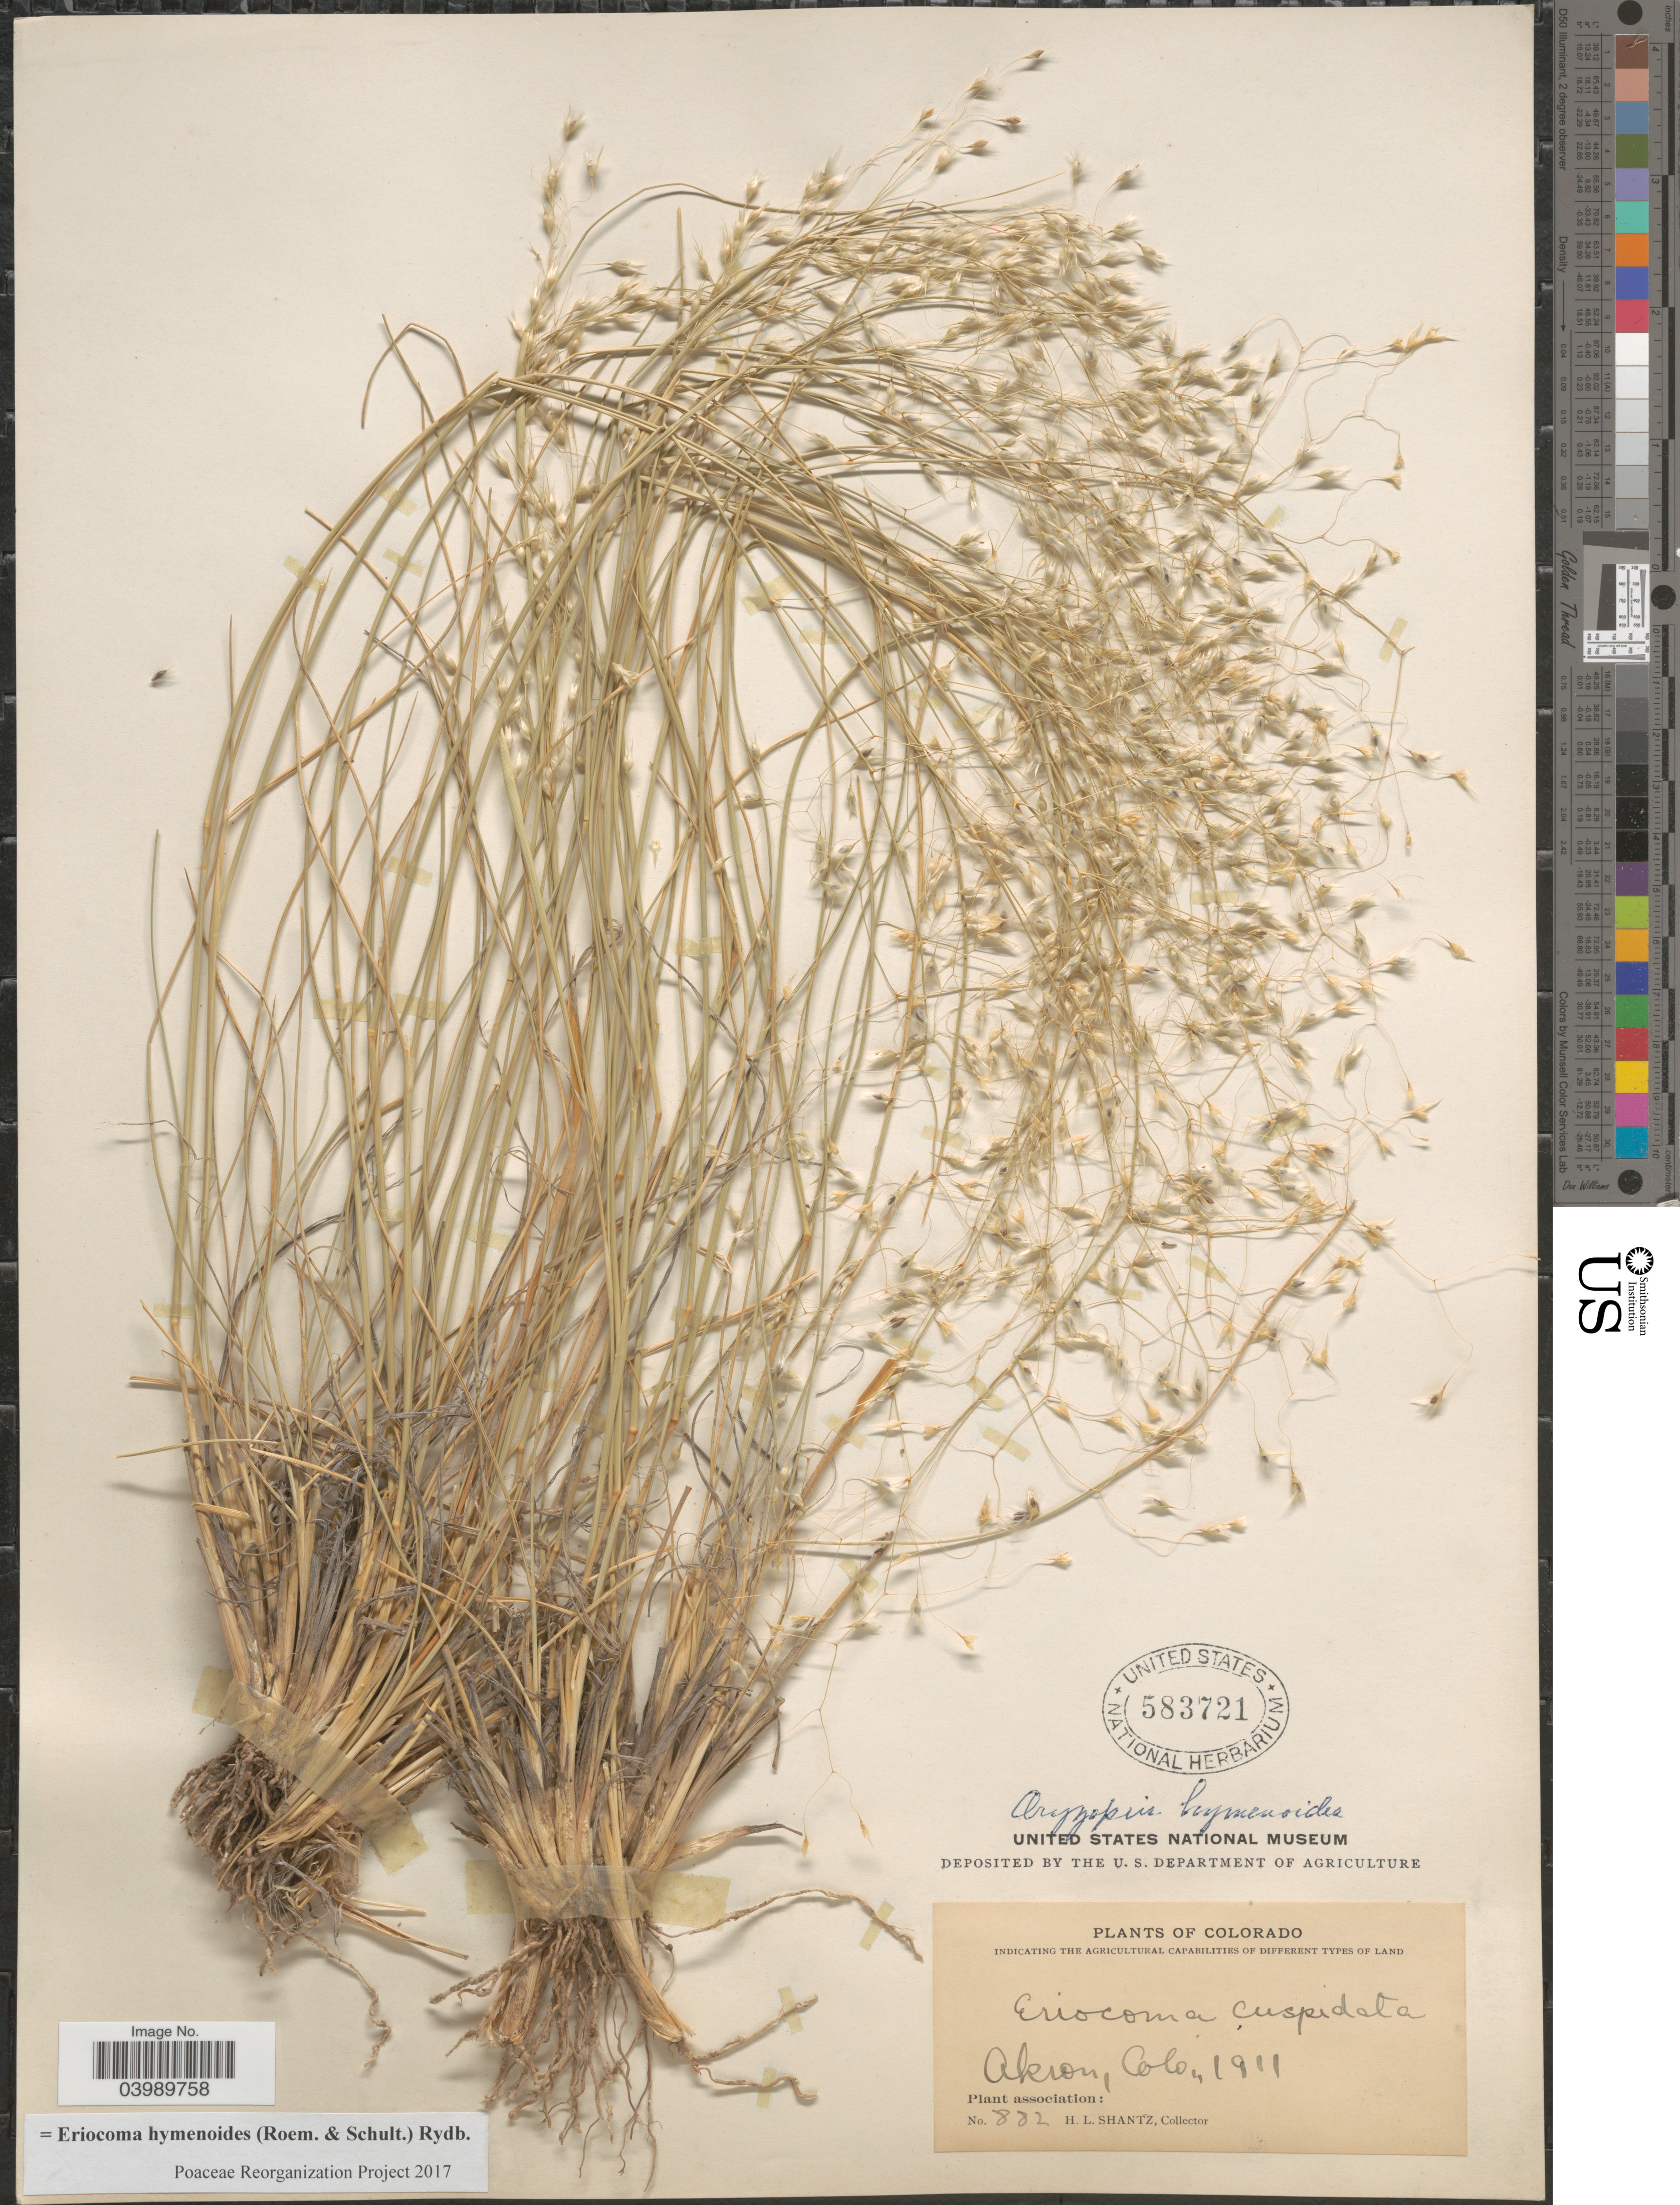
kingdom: Plantae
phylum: Tracheophyta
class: Liliopsida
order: Poales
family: Poaceae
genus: Eriocoma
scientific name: Eriocoma hymenoides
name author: (Roem. & Schult.) Rydb.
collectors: H. Shantz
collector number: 882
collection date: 1911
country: United States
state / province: Colorado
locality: Akron.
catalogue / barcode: US 583721